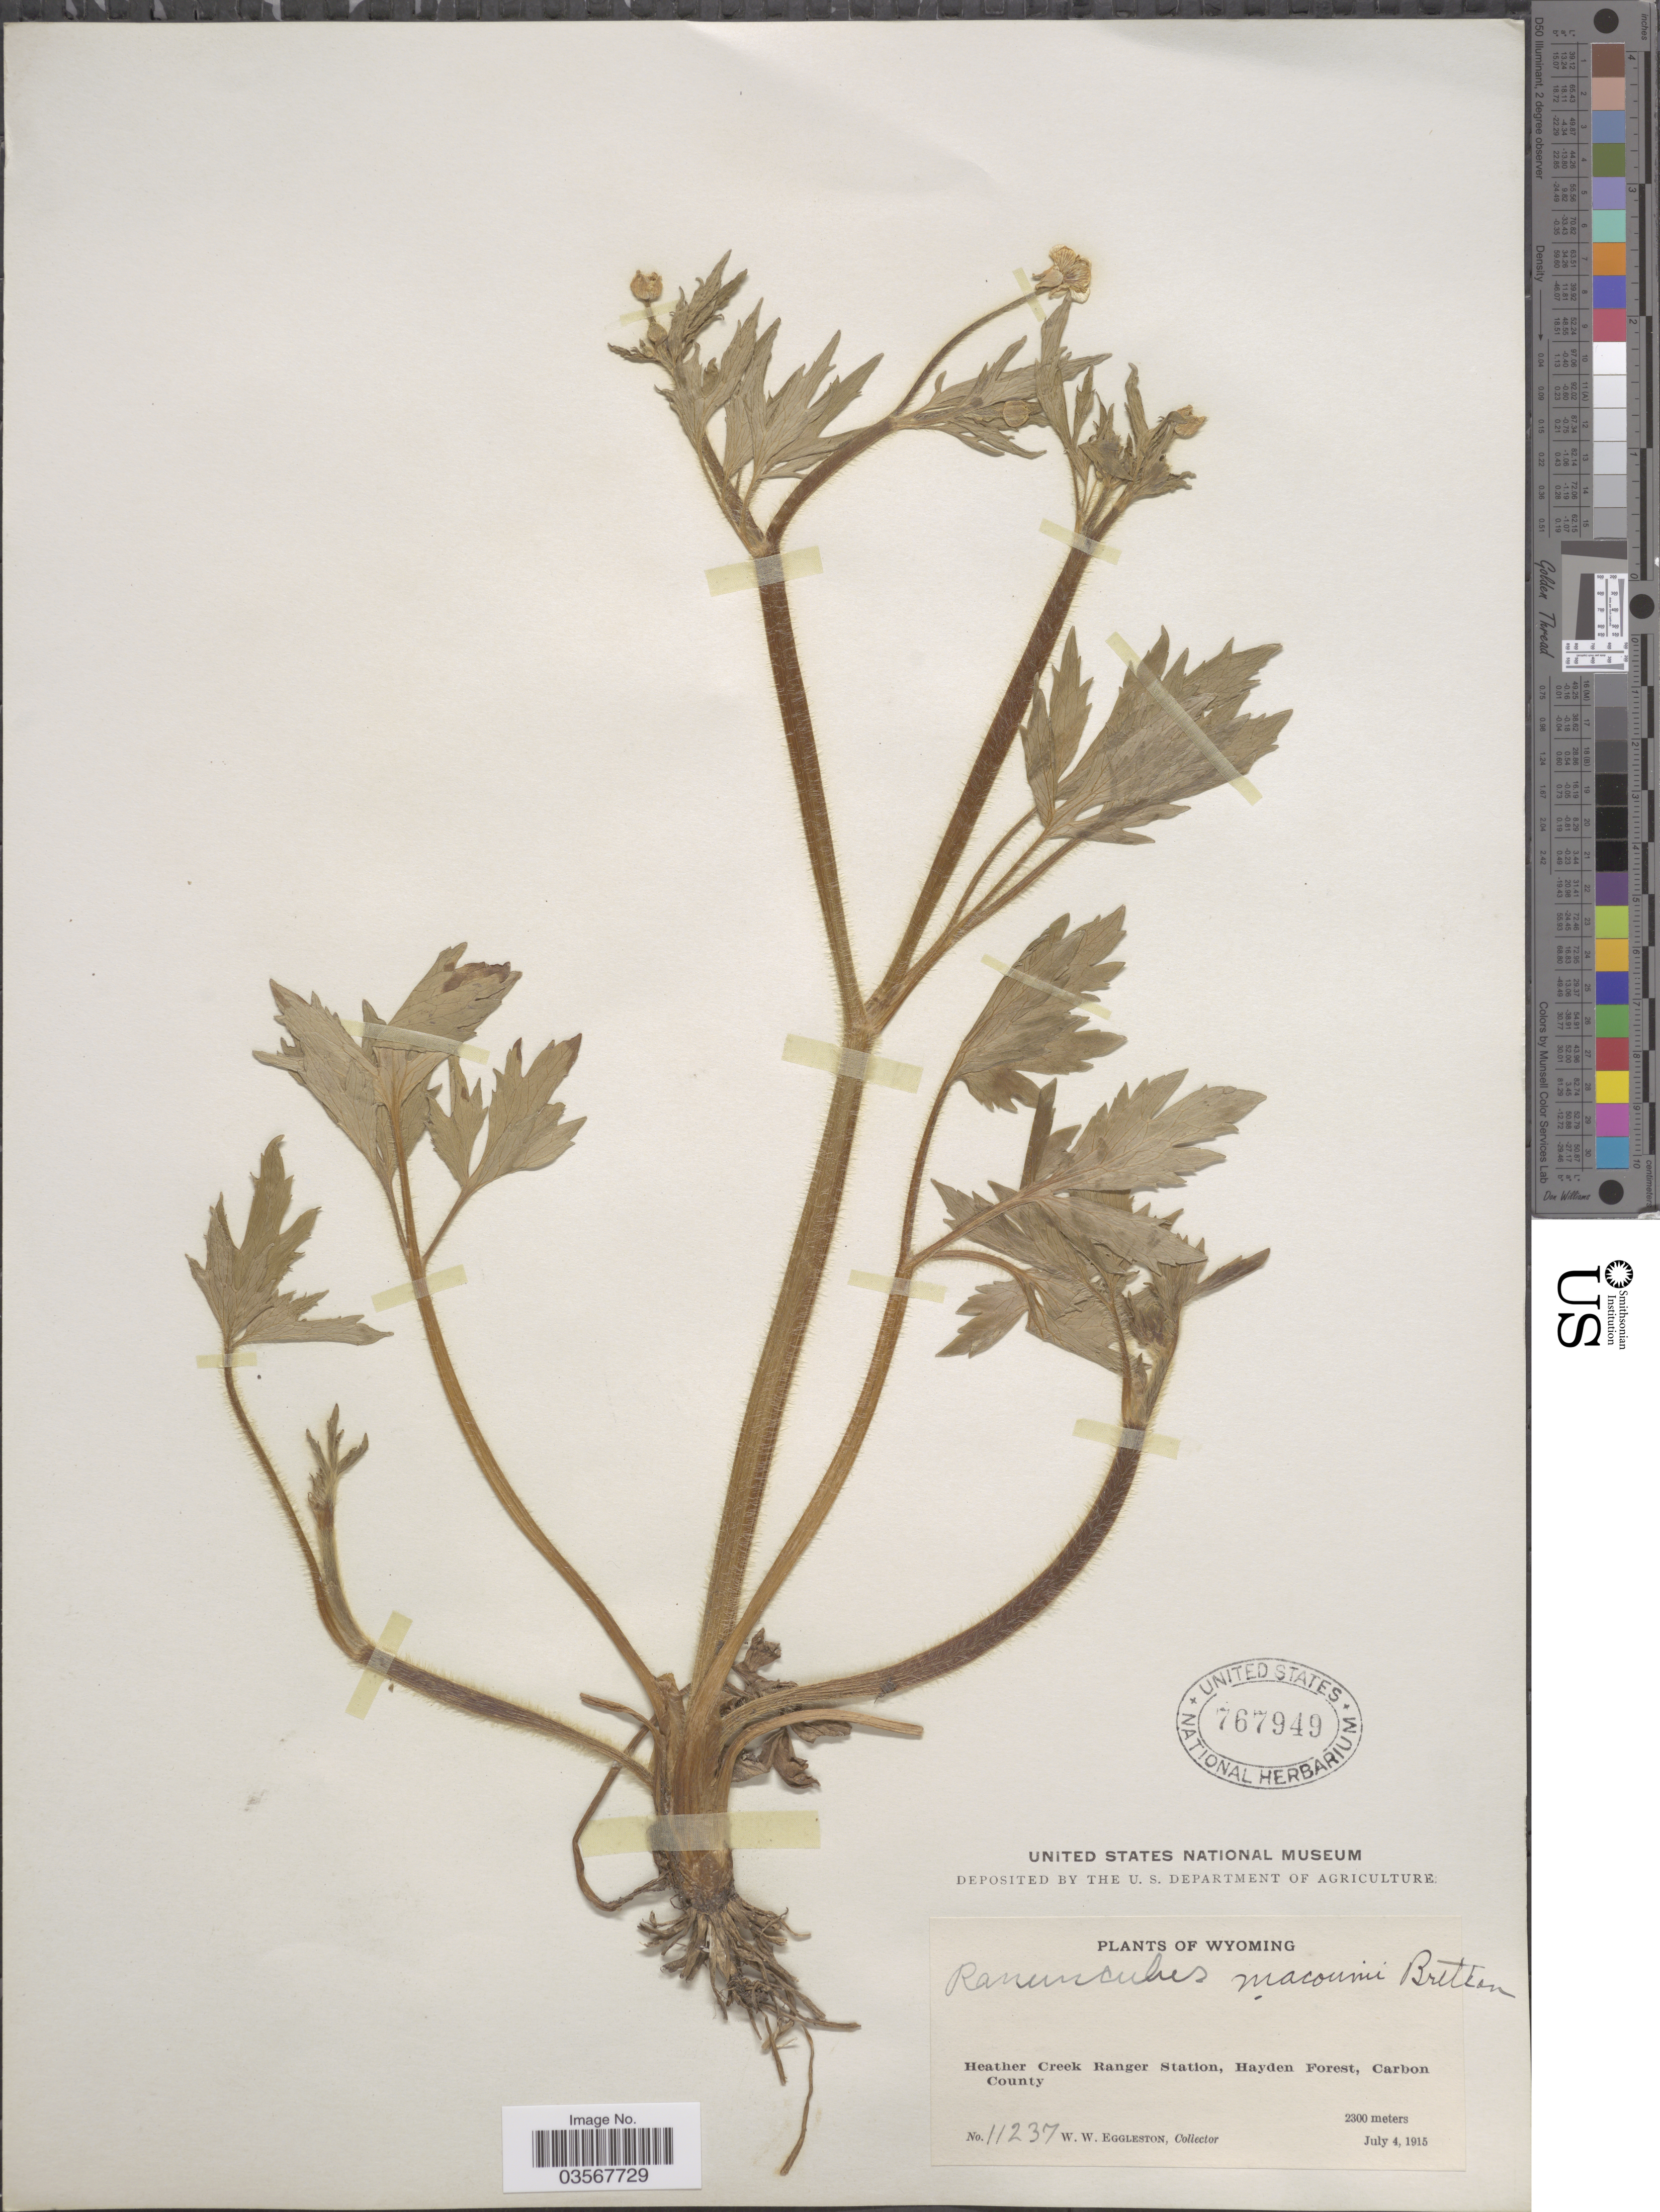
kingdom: Plantae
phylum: Tracheophyta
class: Magnoliopsida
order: Ranunculales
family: Ranunculaceae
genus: Ranunculus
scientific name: Ranunculus macounii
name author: Britton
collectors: W. W. Eggleston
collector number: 11237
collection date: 1915-07-04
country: United States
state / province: Wyoming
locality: Heather Creek Ranger Station, Hayden Forest, Carbon County.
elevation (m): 2300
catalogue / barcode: US 767949